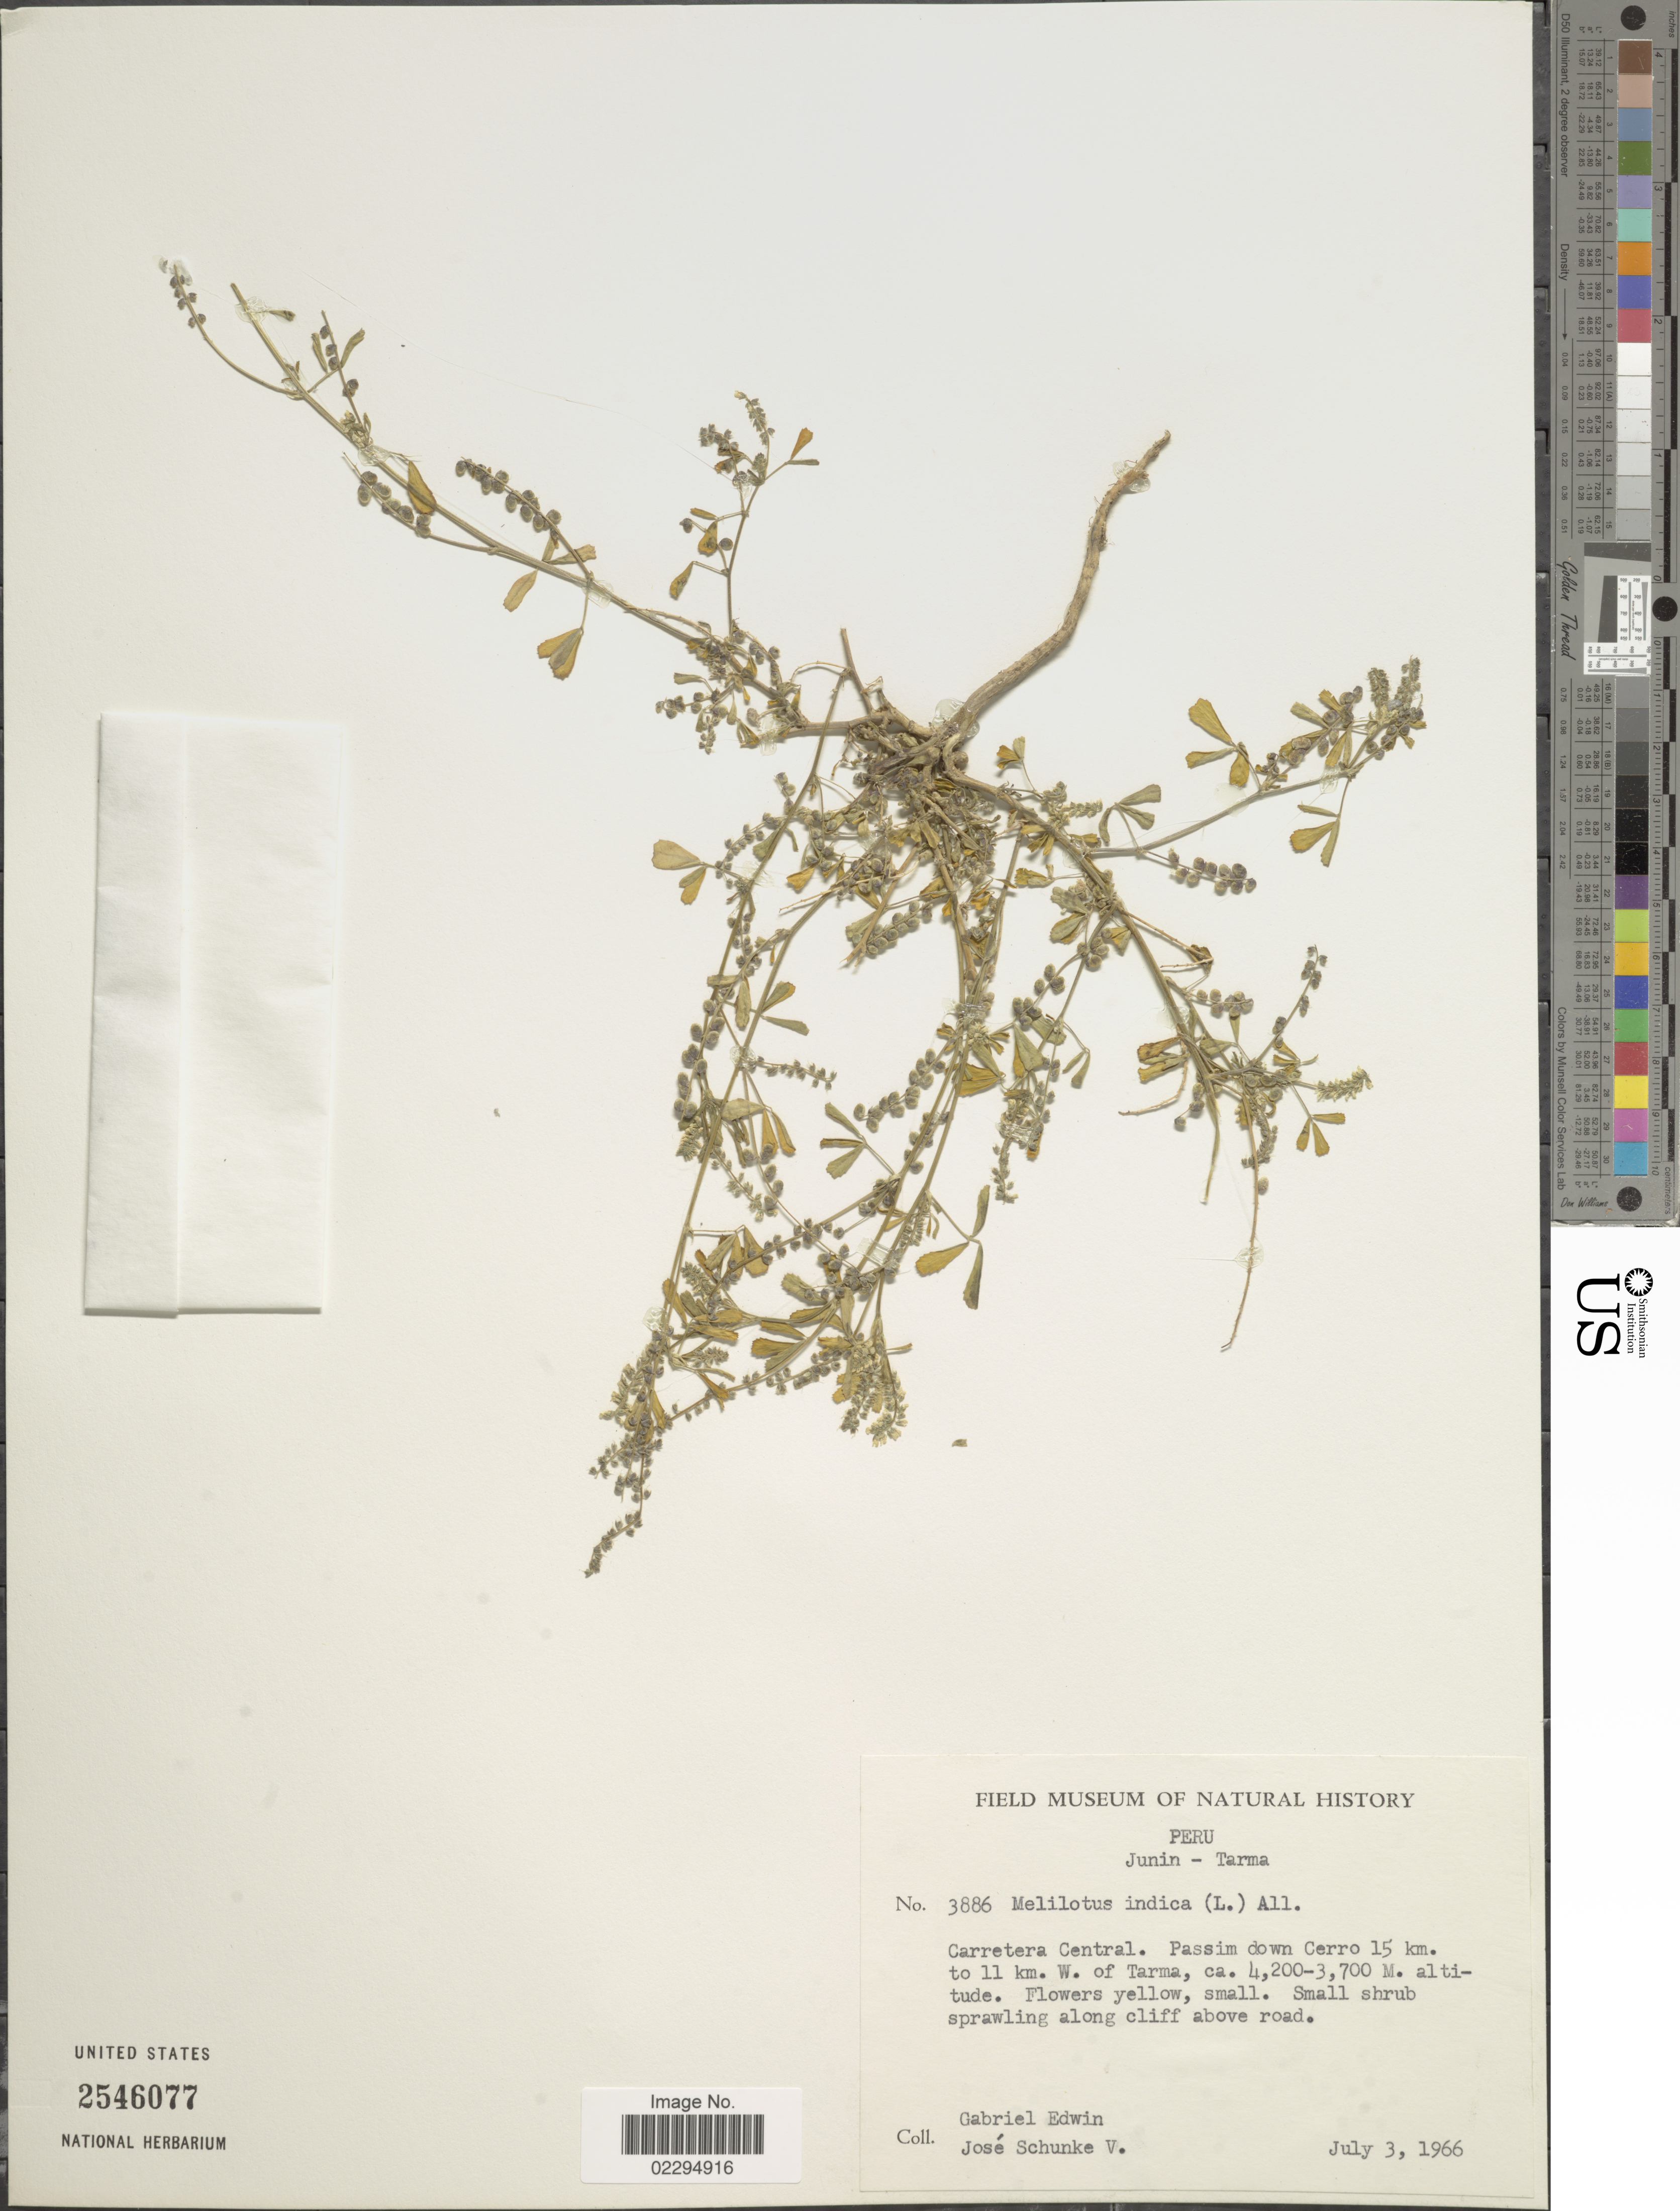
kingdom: Plantae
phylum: Tracheophyta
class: Magnoliopsida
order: Fabales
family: Fabaceae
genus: Melilotus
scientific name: Melilotus indicus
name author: (L.) All.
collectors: G. Edwin & J. Schunke Vigo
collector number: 3886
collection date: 1966-07-03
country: Peru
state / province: Junín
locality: Tarma, Carretera Central. Passim down Cerro 15 km. to 11 km. W of Tarma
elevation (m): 3700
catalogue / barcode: US 2546077